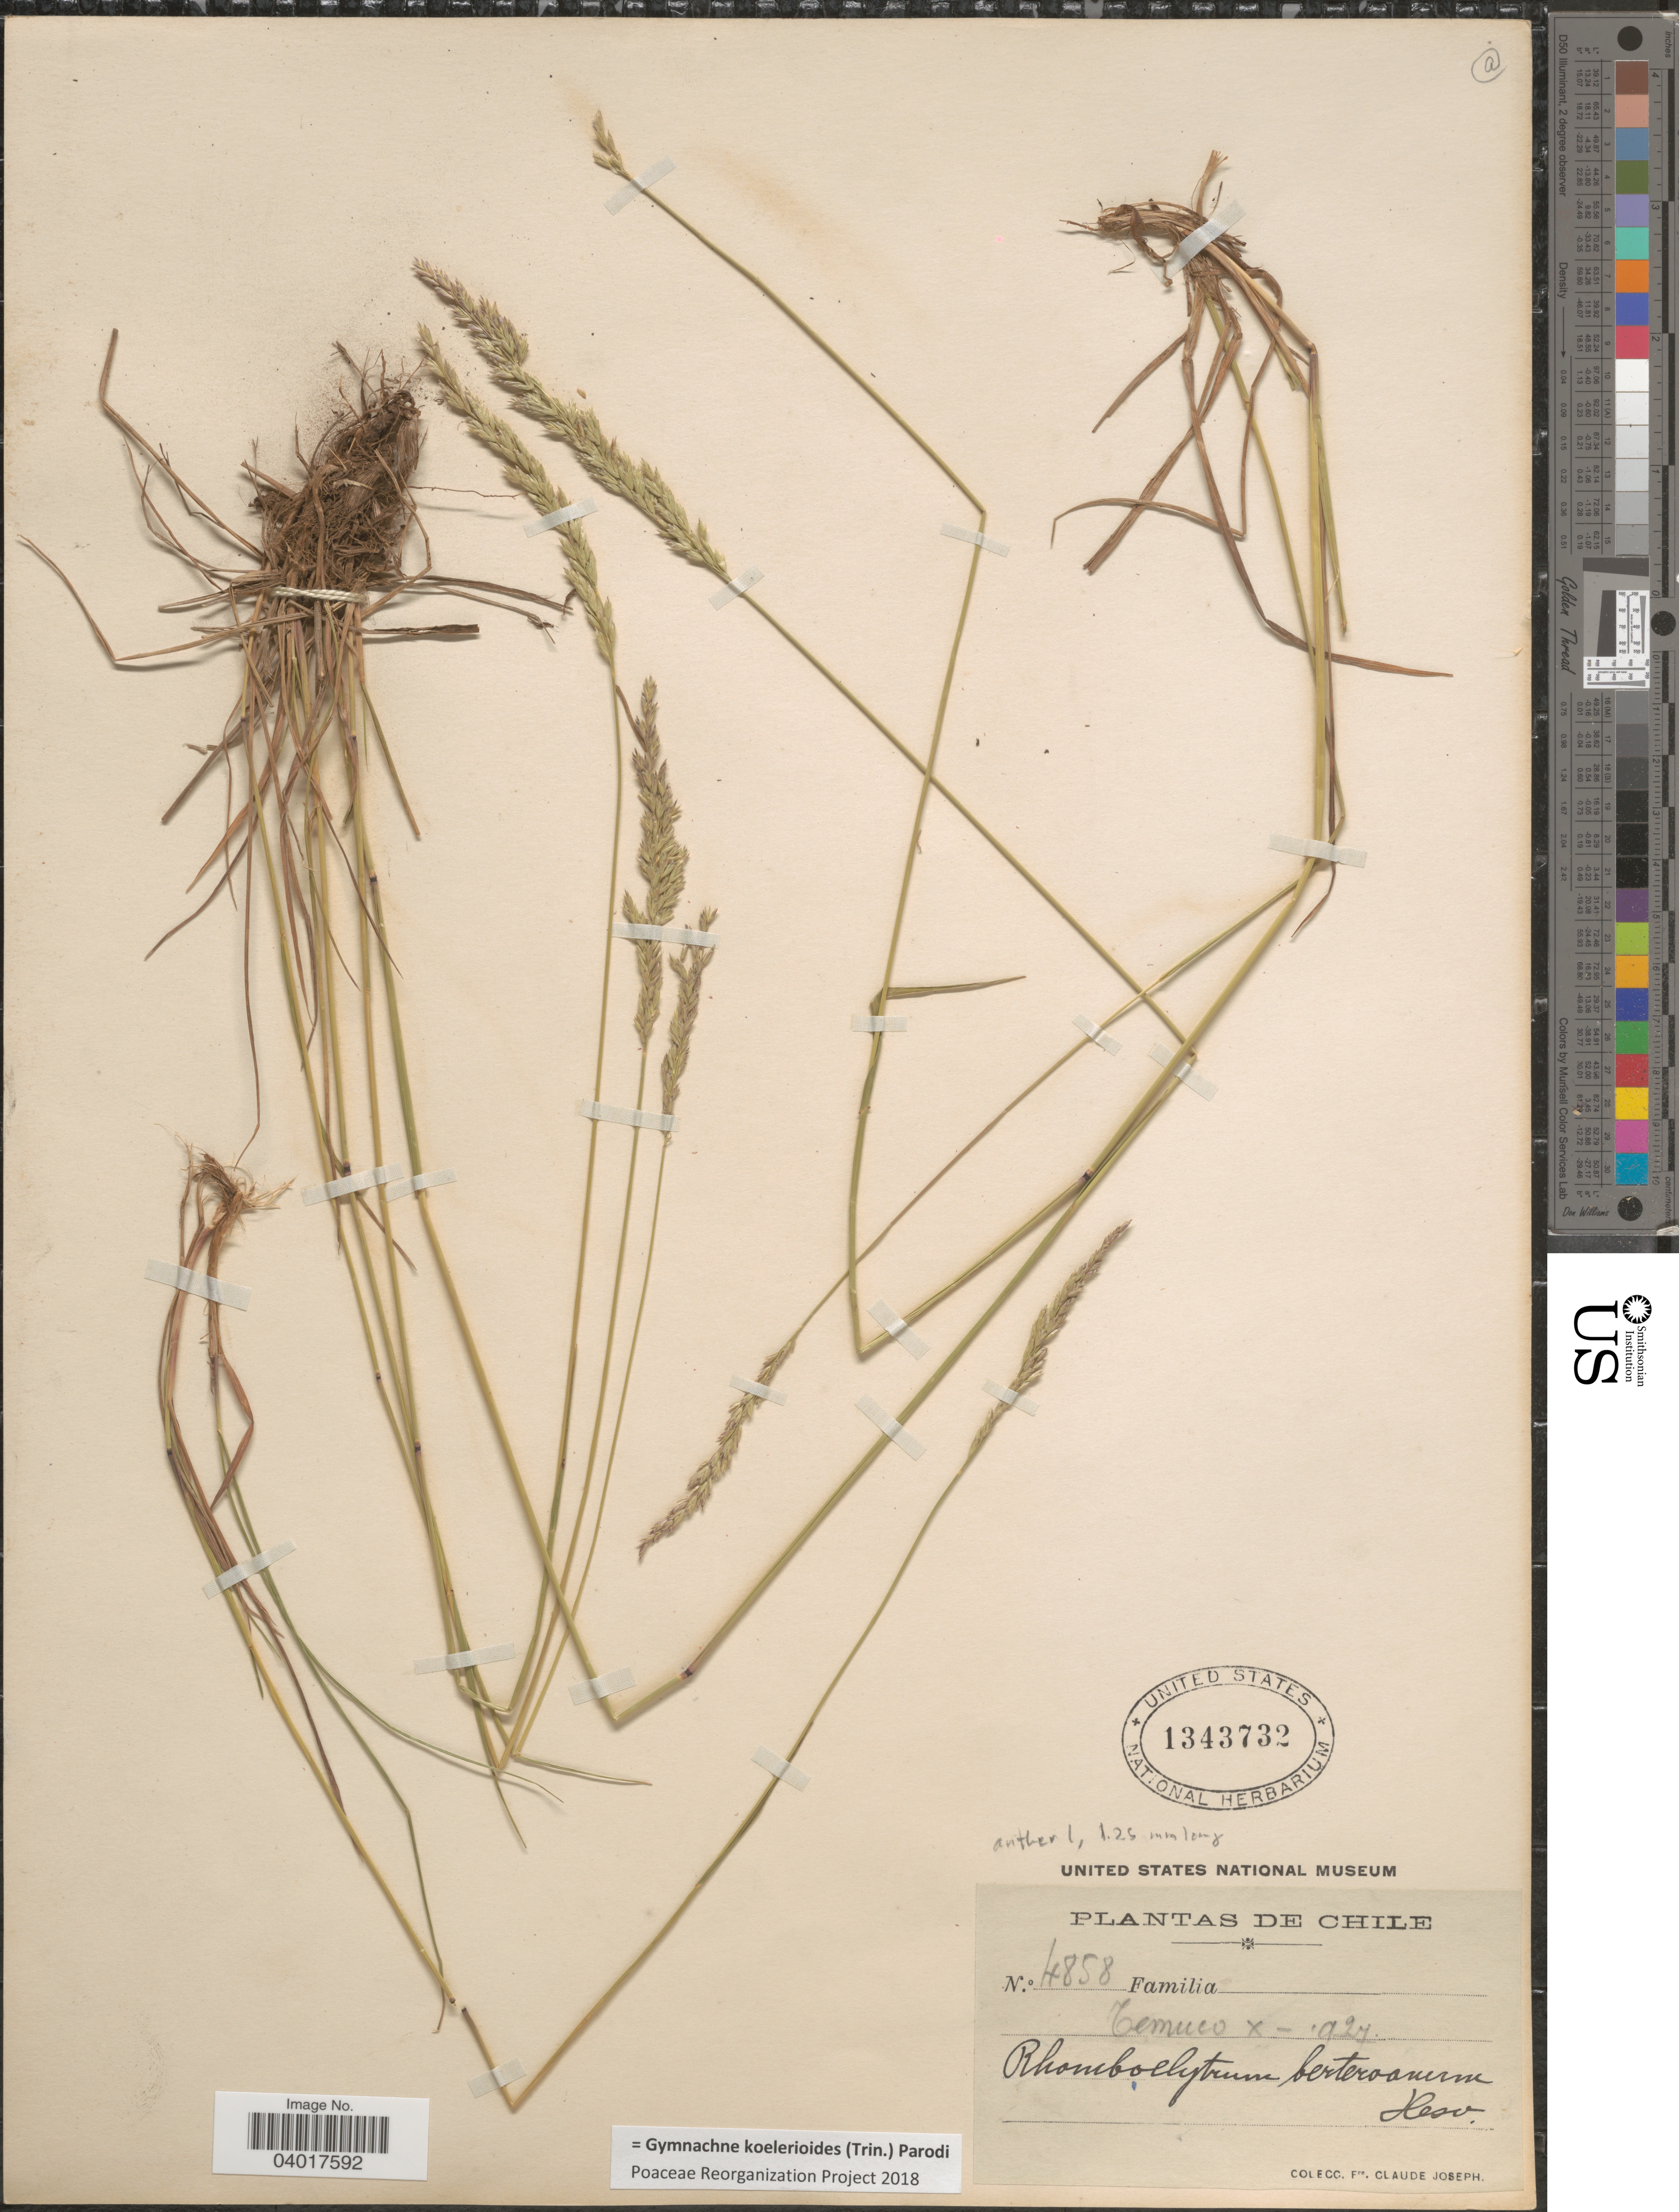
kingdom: Plantae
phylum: Tracheophyta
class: Liliopsida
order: Poales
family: Poaceae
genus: Rhombolytrum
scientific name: Rhombolytrum koelerioides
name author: (Trin.) L.N. Silva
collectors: Bro. Claude-Joseph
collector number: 4858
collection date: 1927-10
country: Chile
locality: Temuco.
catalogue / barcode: US 1343732